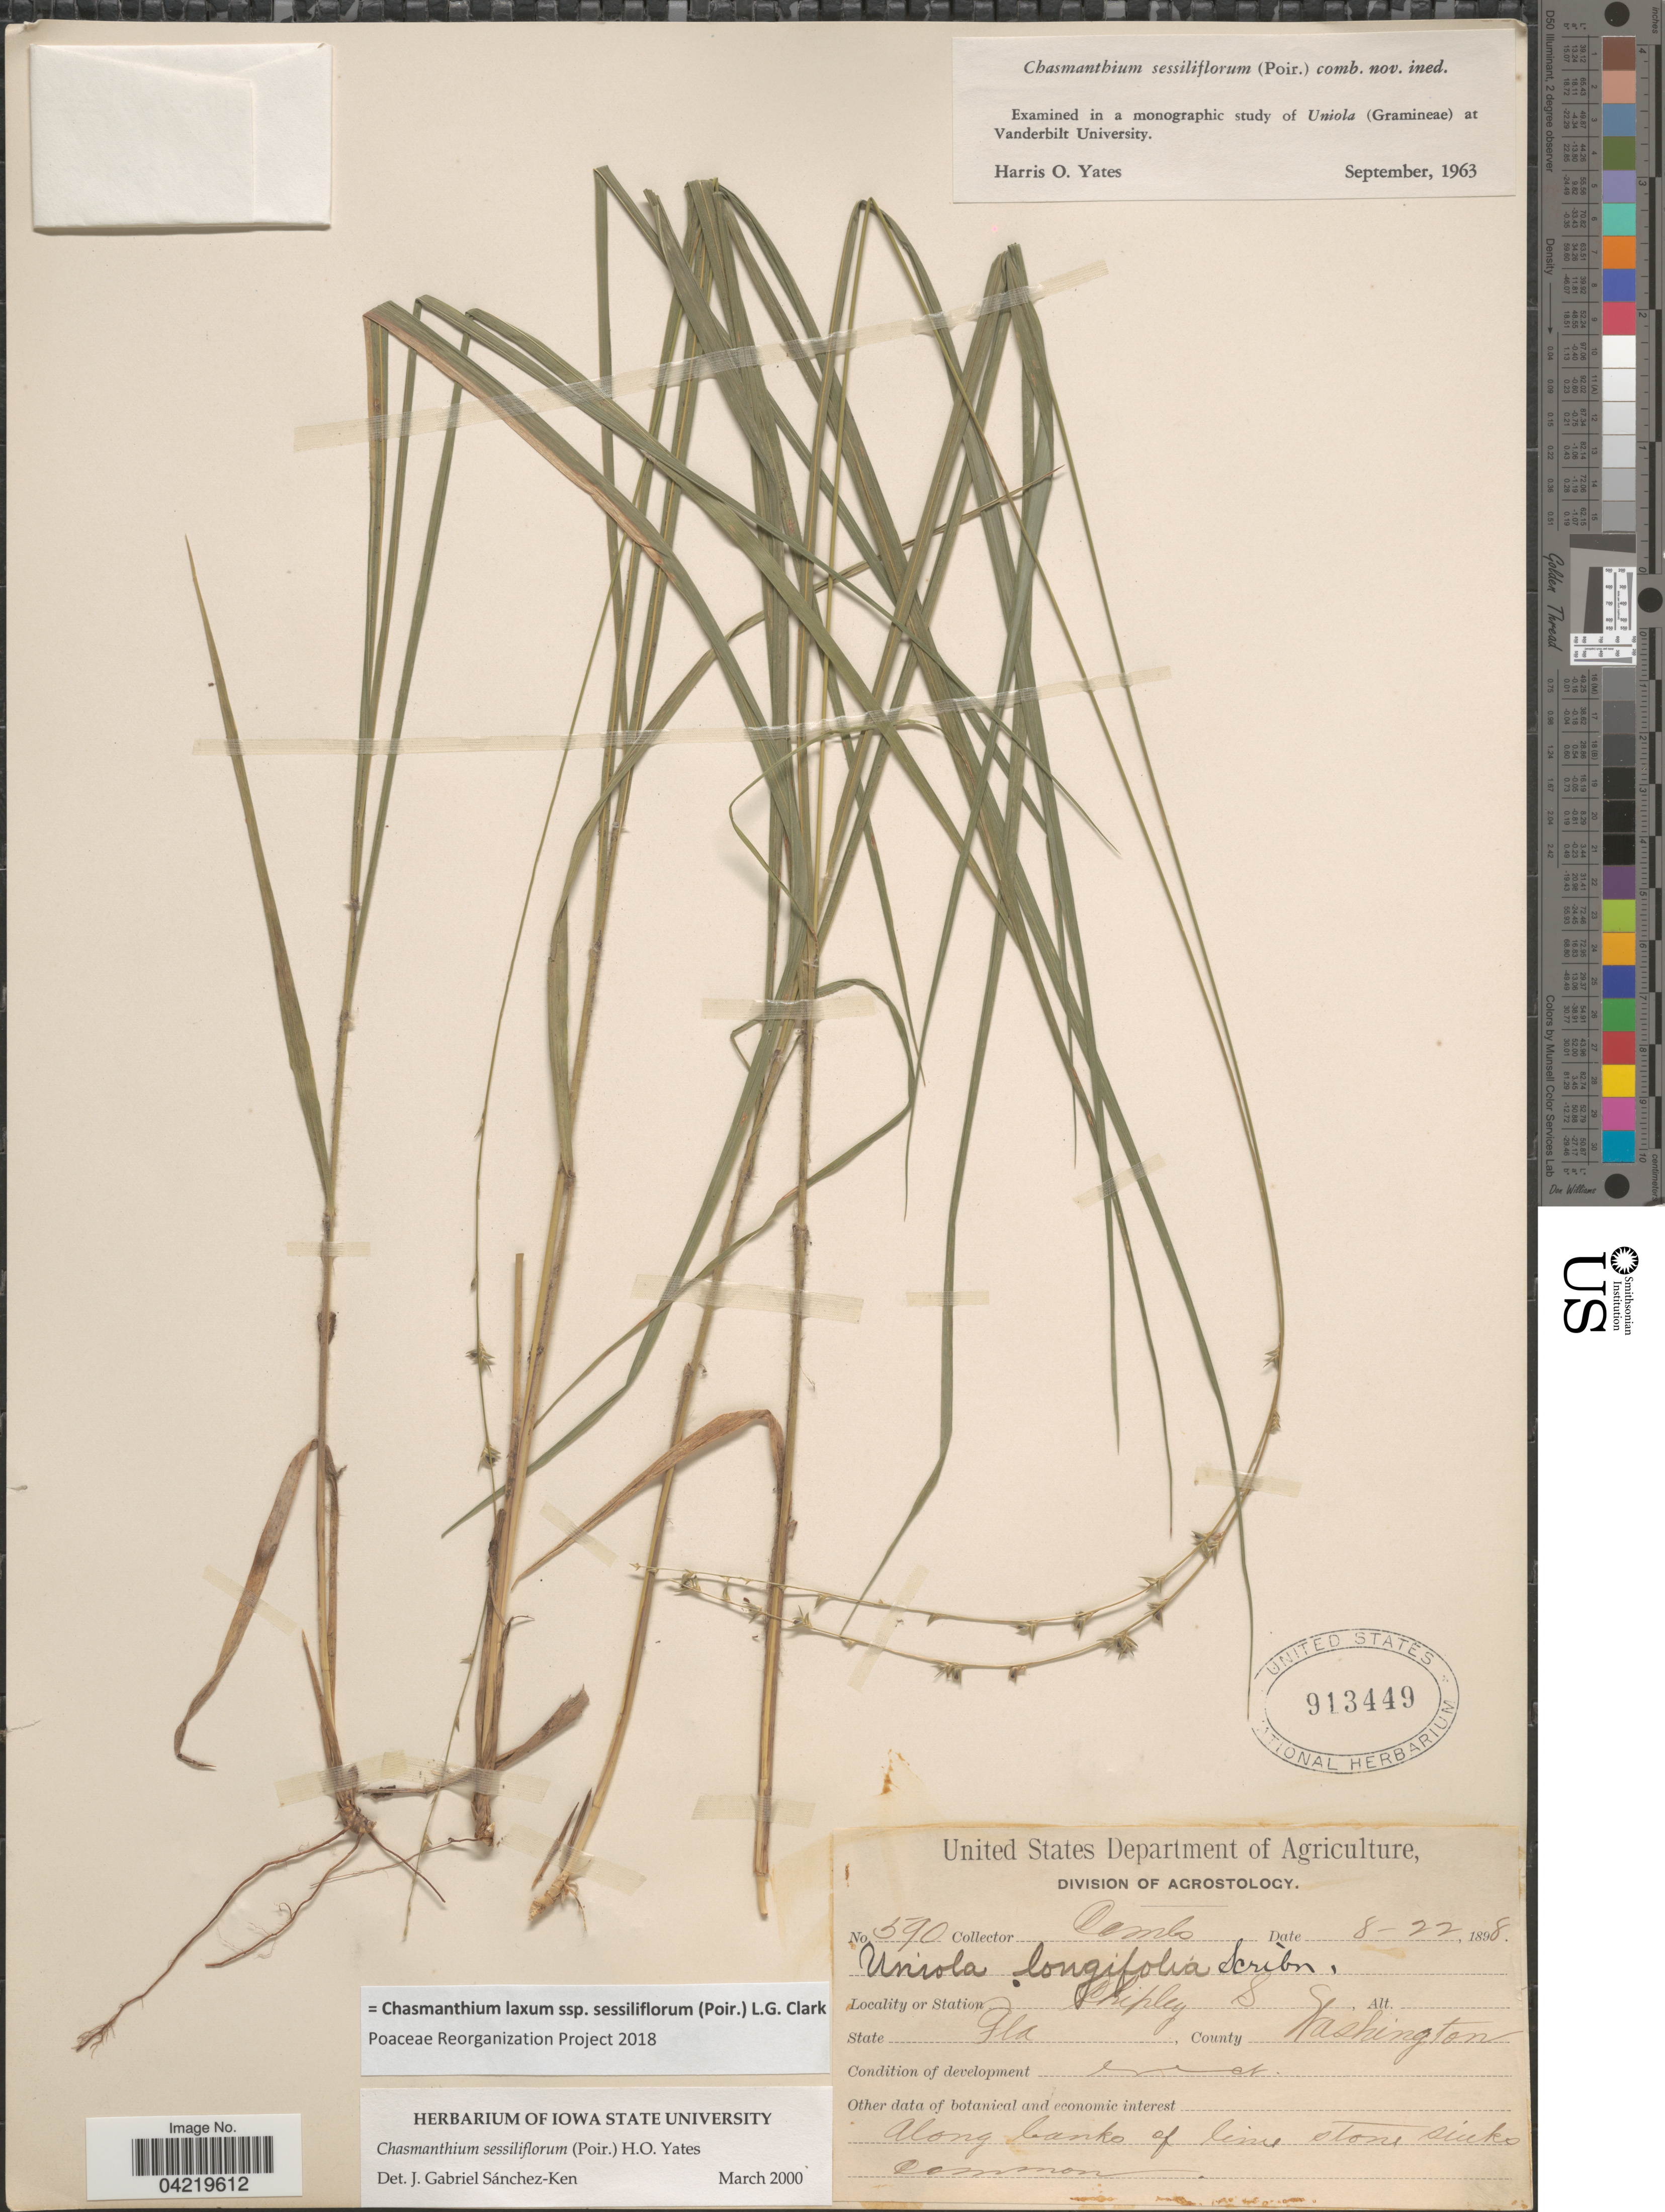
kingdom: Plantae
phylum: Tracheophyta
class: Liliopsida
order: Poales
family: Poaceae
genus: Chasmanthium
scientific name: Chasmanthium laxum subsp. sessiliflorum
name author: (L.) H.O. Yates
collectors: -. Combs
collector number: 390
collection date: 1898-08-22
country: United States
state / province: Florida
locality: Chipley S. County Washington.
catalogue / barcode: US 913449